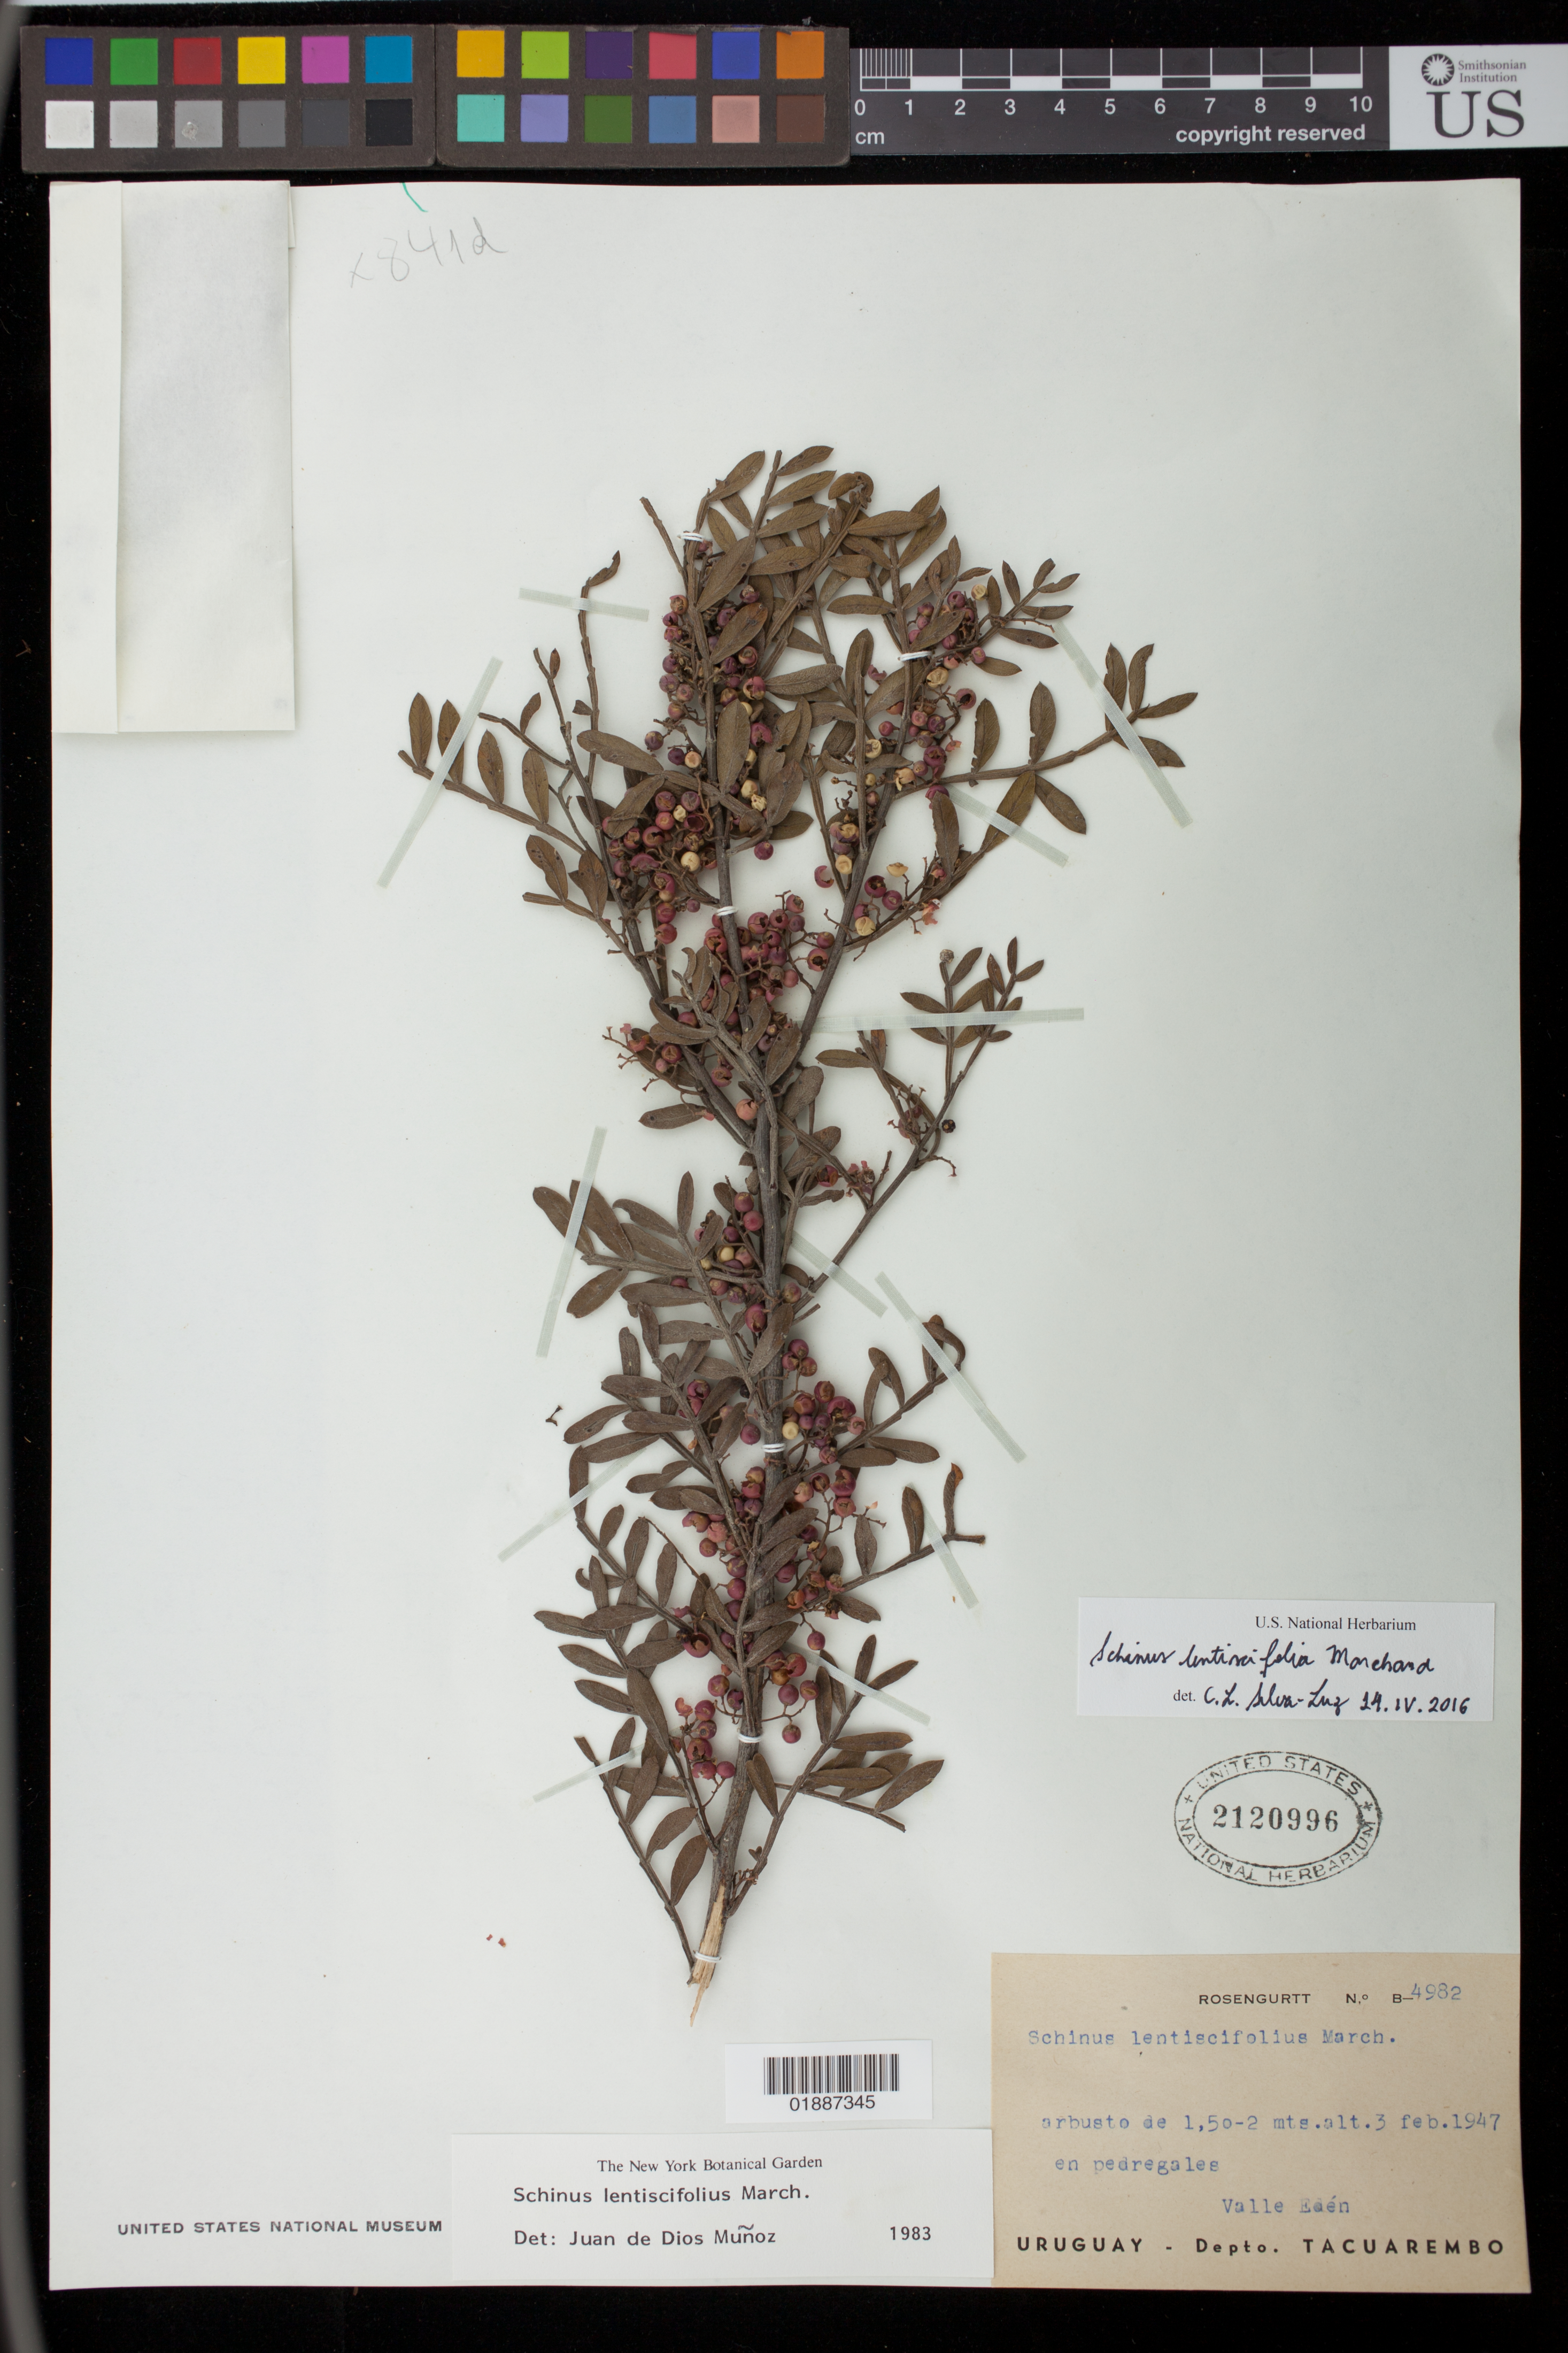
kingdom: Plantae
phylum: Tracheophyta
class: Magnoliopsida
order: Sapindales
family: Anacardiaceae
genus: Schinus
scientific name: Schinus lentiscifolia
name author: Marchand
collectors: B. Rosengurtt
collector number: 4982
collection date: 1947-02-03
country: Uruguay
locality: Depto. Tacuarembo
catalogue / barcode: US 2120996